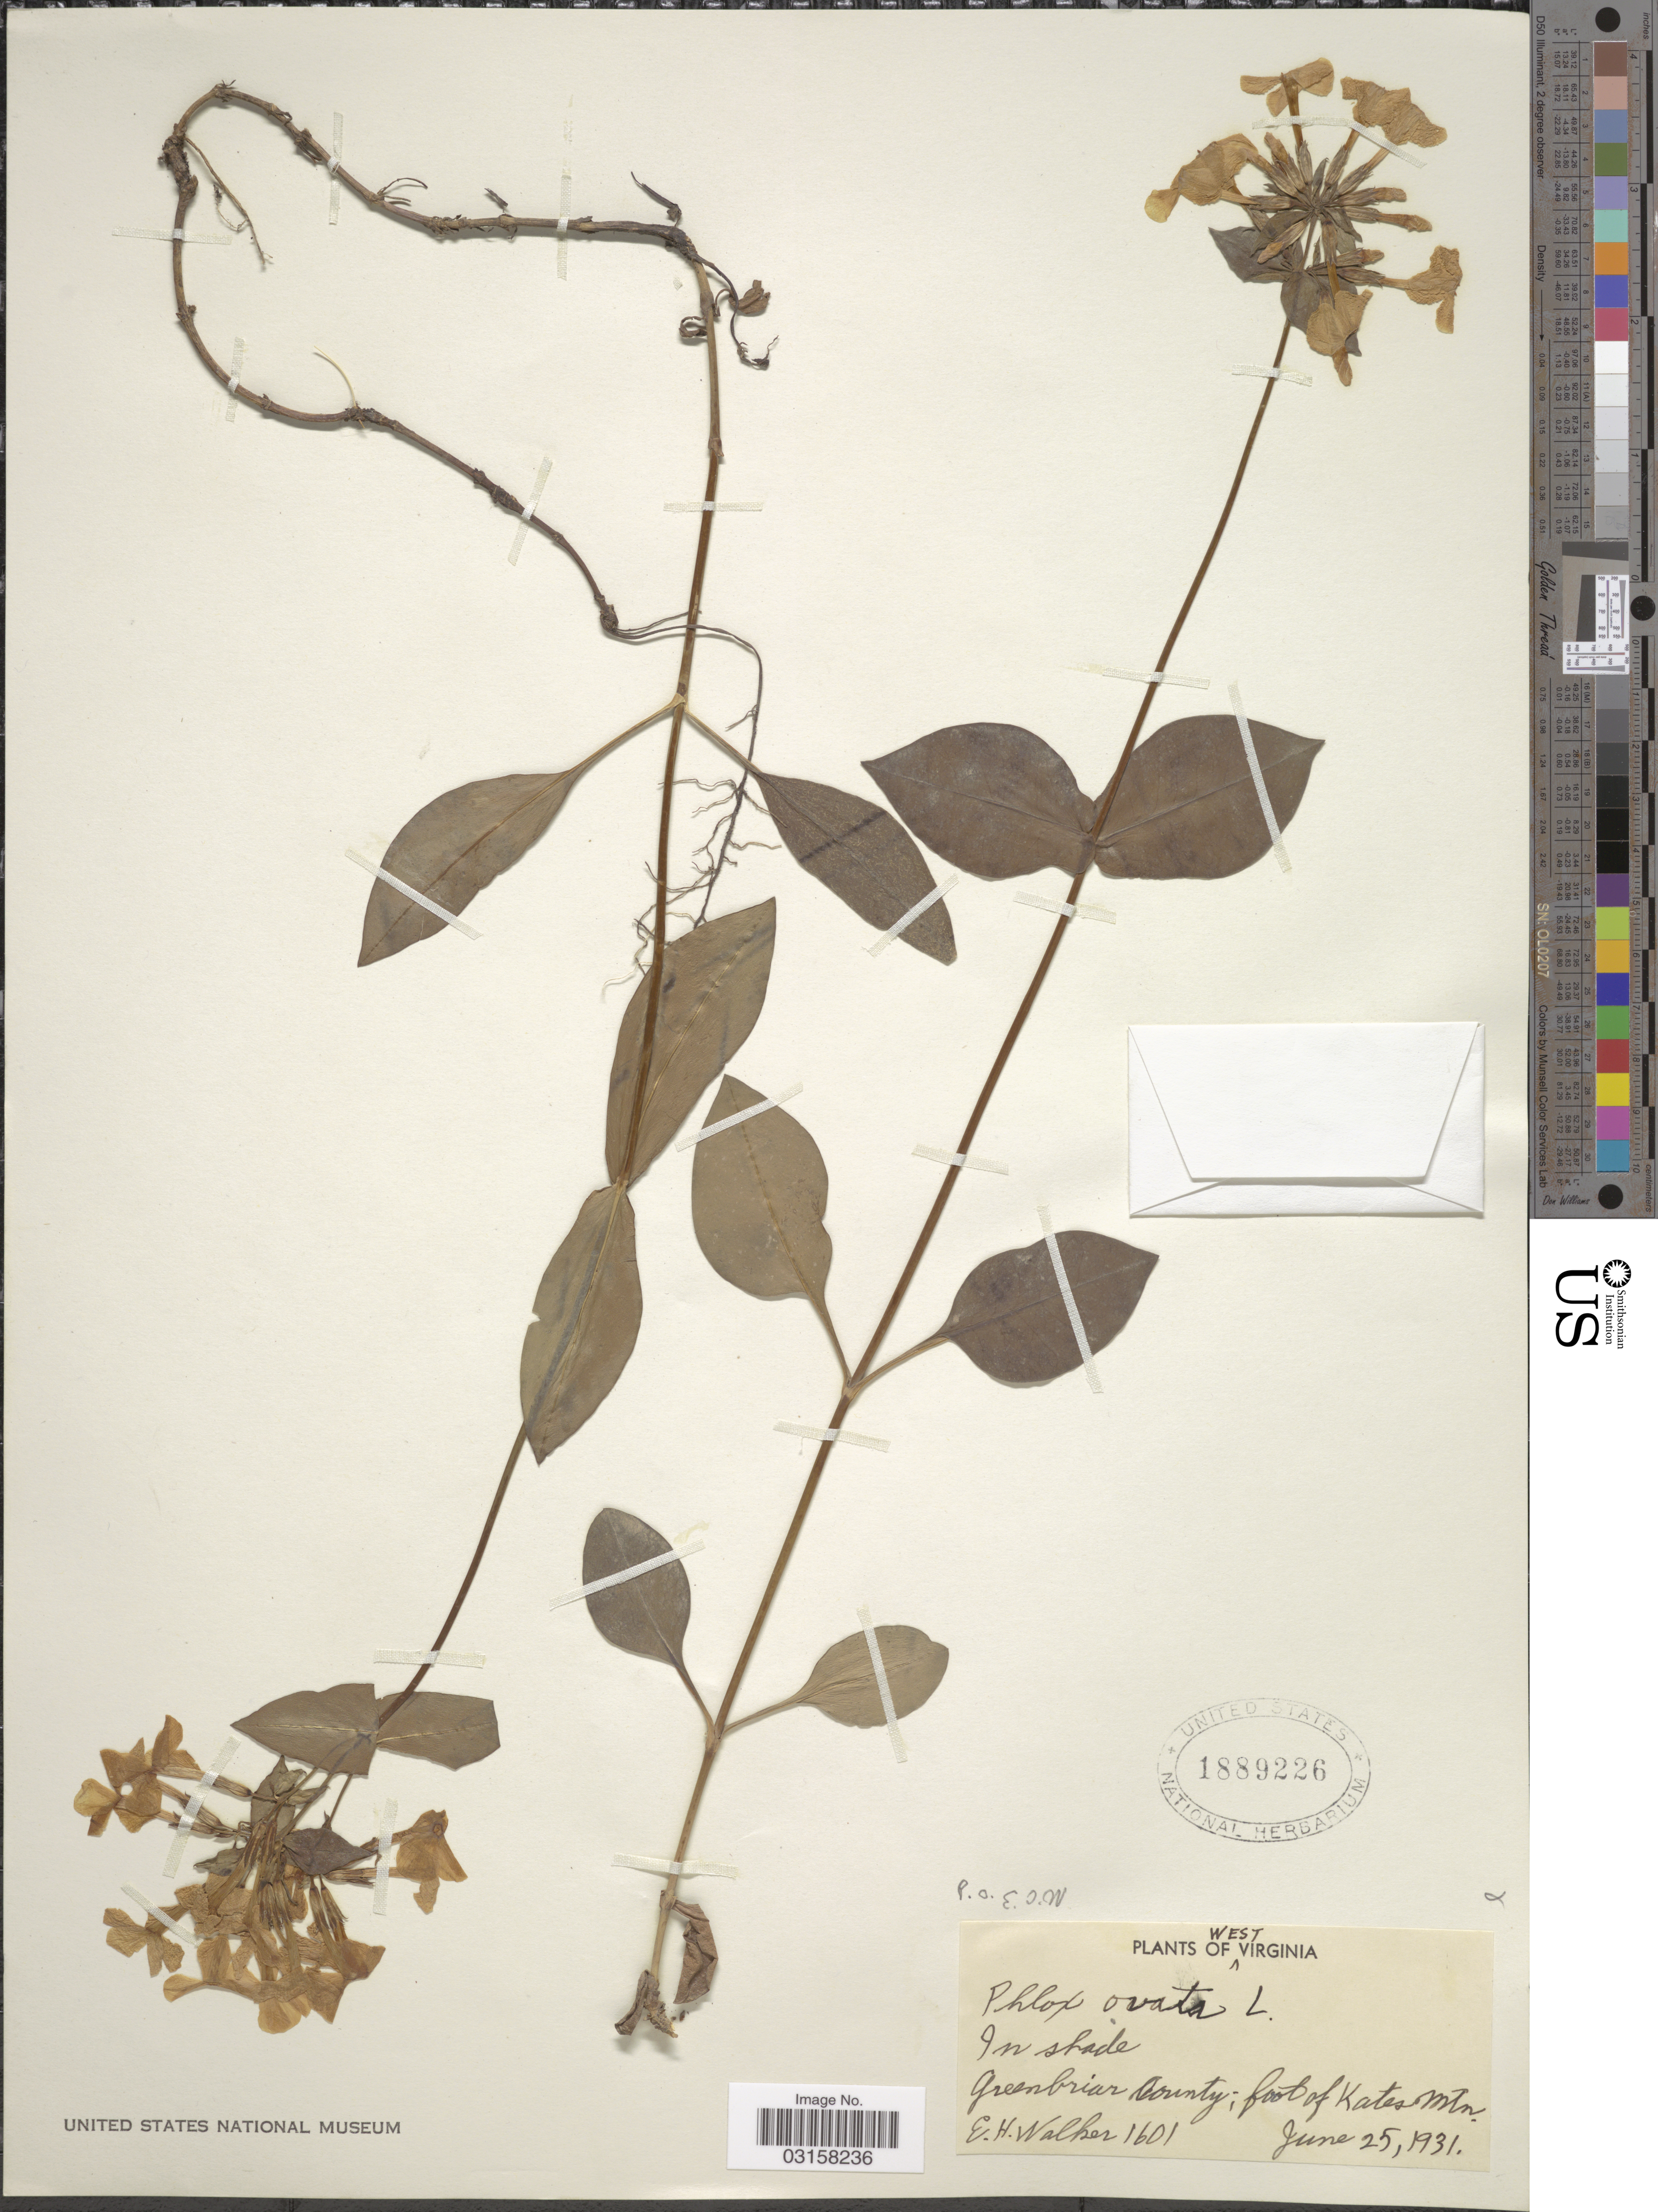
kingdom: Plantae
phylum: Tracheophyta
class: Magnoliopsida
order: Ericales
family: Polemoniaceae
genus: Phlox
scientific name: Phlox ovata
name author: L.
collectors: E. H. Walker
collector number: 1601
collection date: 1931-06-25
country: United States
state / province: West Virginia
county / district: Greenbrier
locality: Greenbriar County; foot of Kates Mtn.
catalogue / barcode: US 1889226